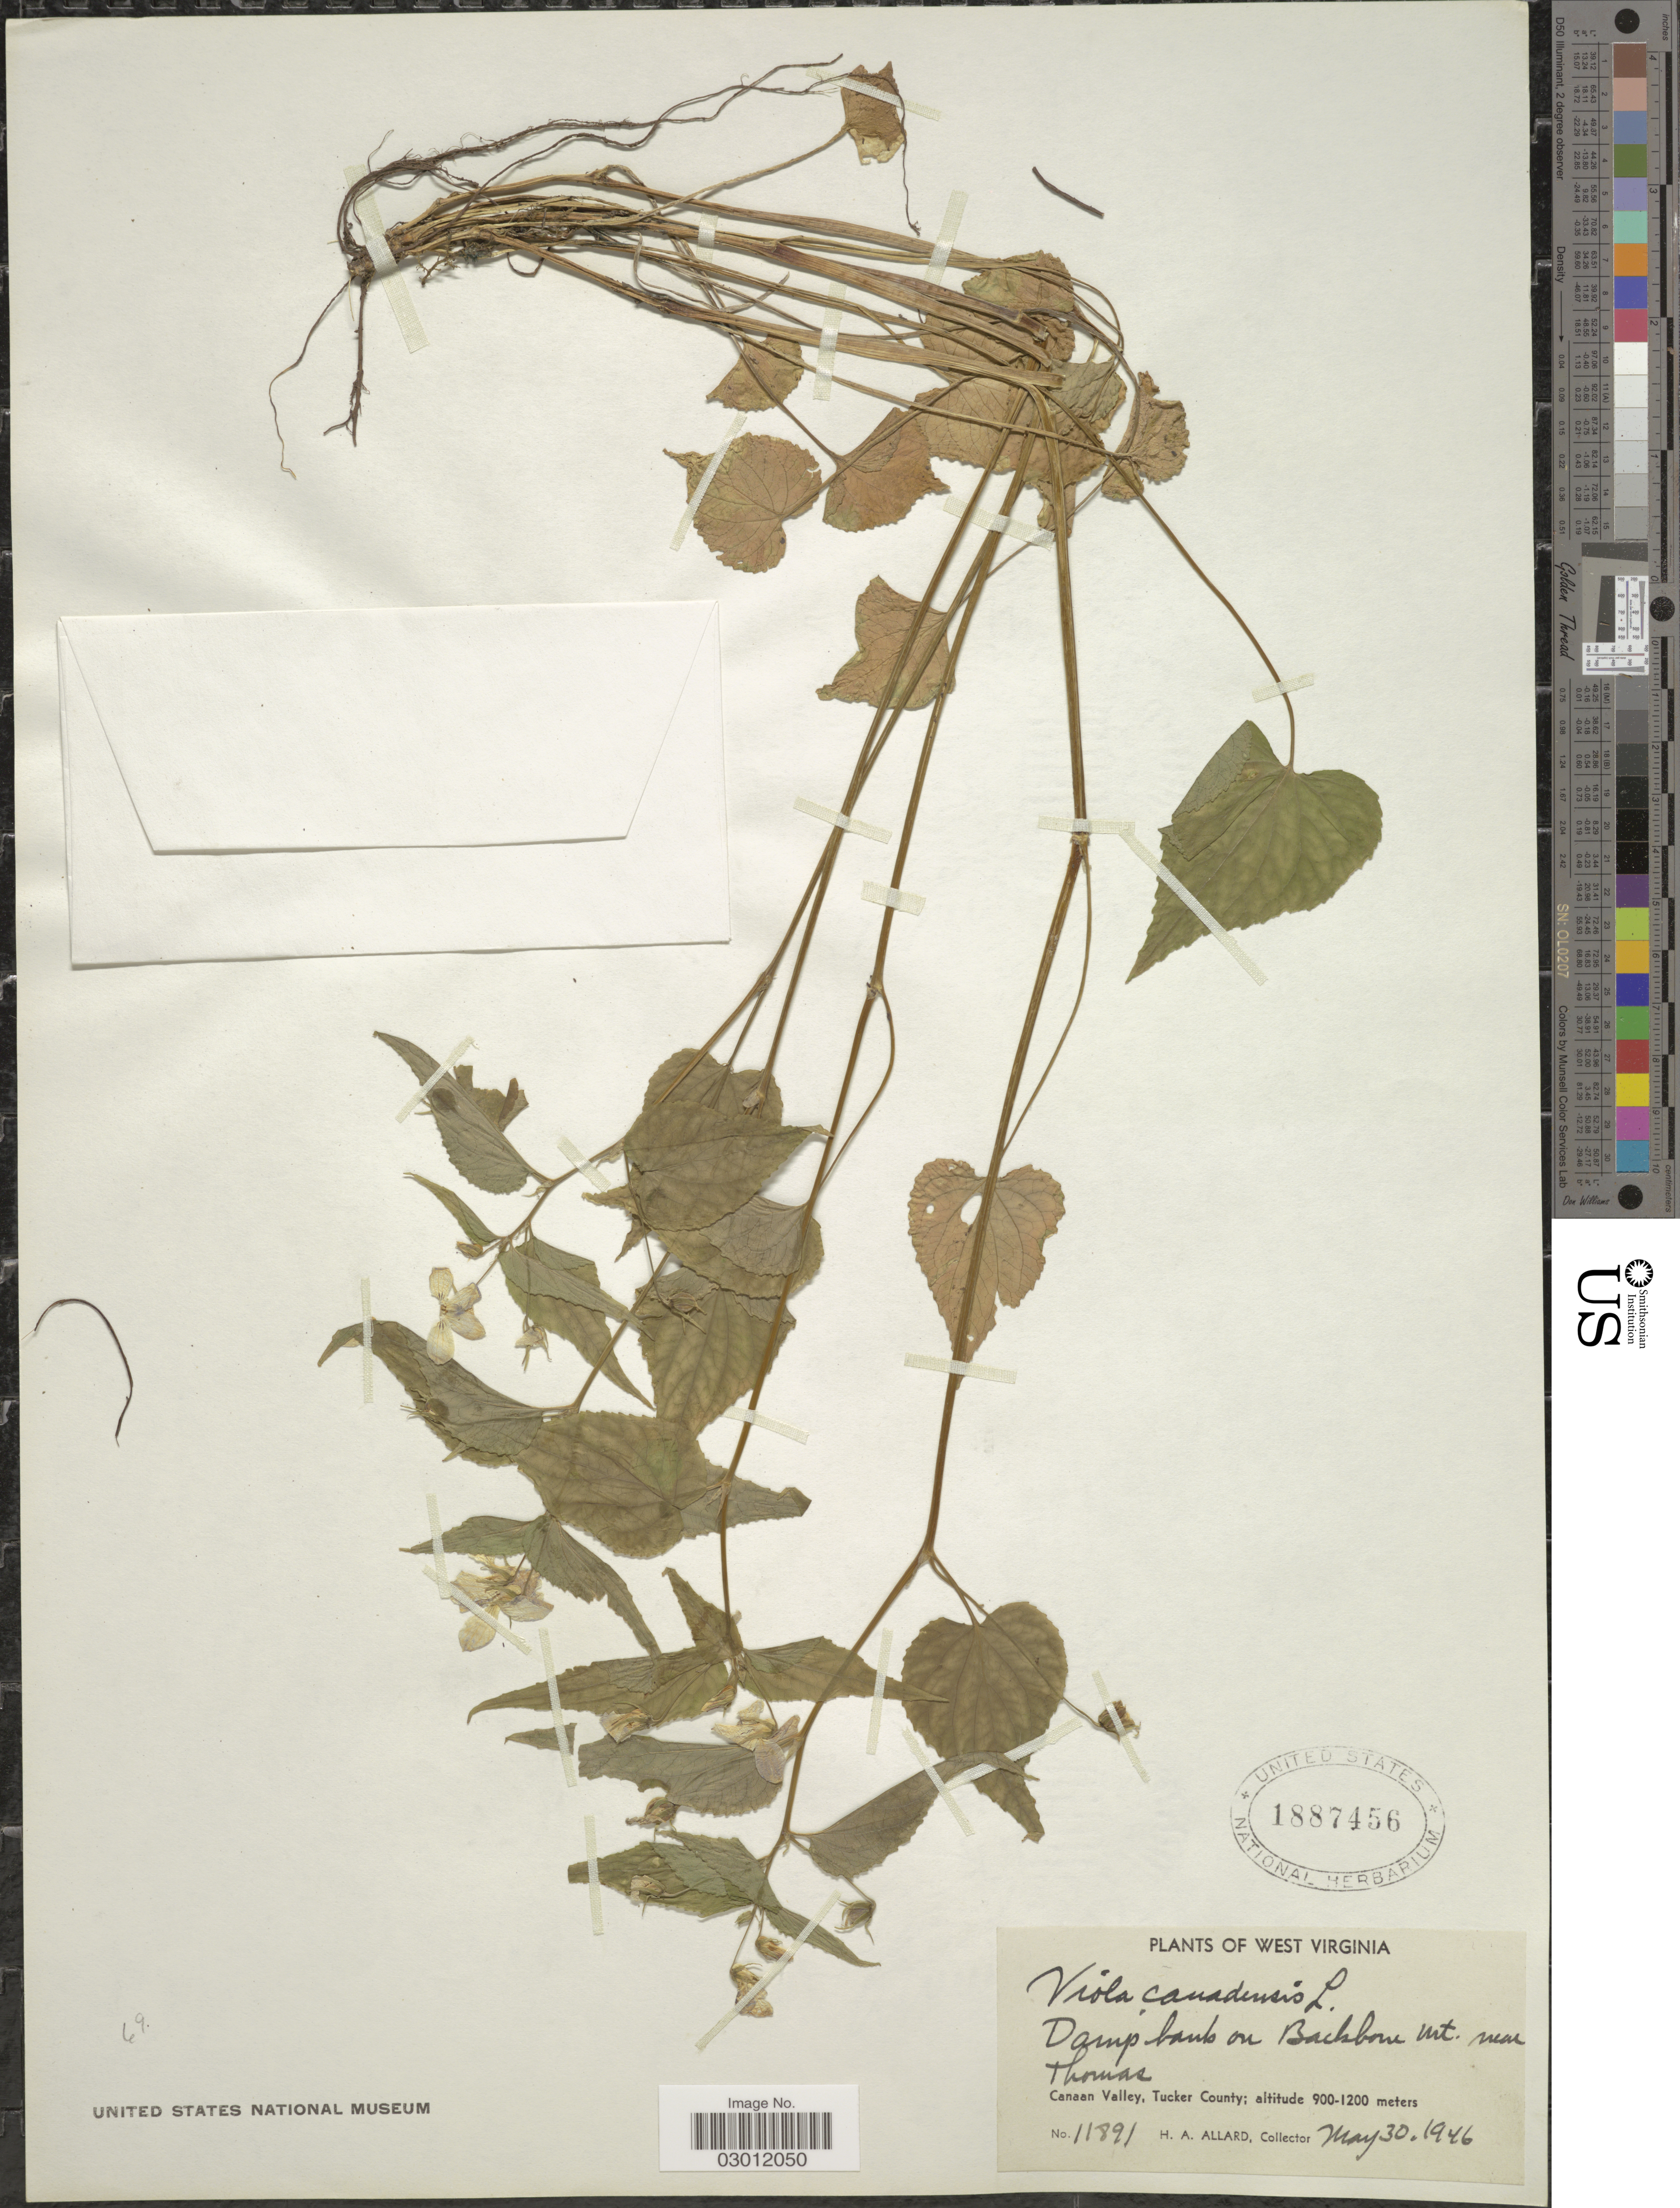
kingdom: Plantae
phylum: Tracheophyta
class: Magnoliopsida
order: Malpighiales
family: Violaceae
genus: Viola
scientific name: Viola canadensis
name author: L.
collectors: H. A. Allard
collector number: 11891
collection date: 1946-05-30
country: United States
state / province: West Virginia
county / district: Tucker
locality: Damp banks on Backbone Mt. near Thomas. Canaan Valley, Tucker County.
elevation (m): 900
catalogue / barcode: US 1887456